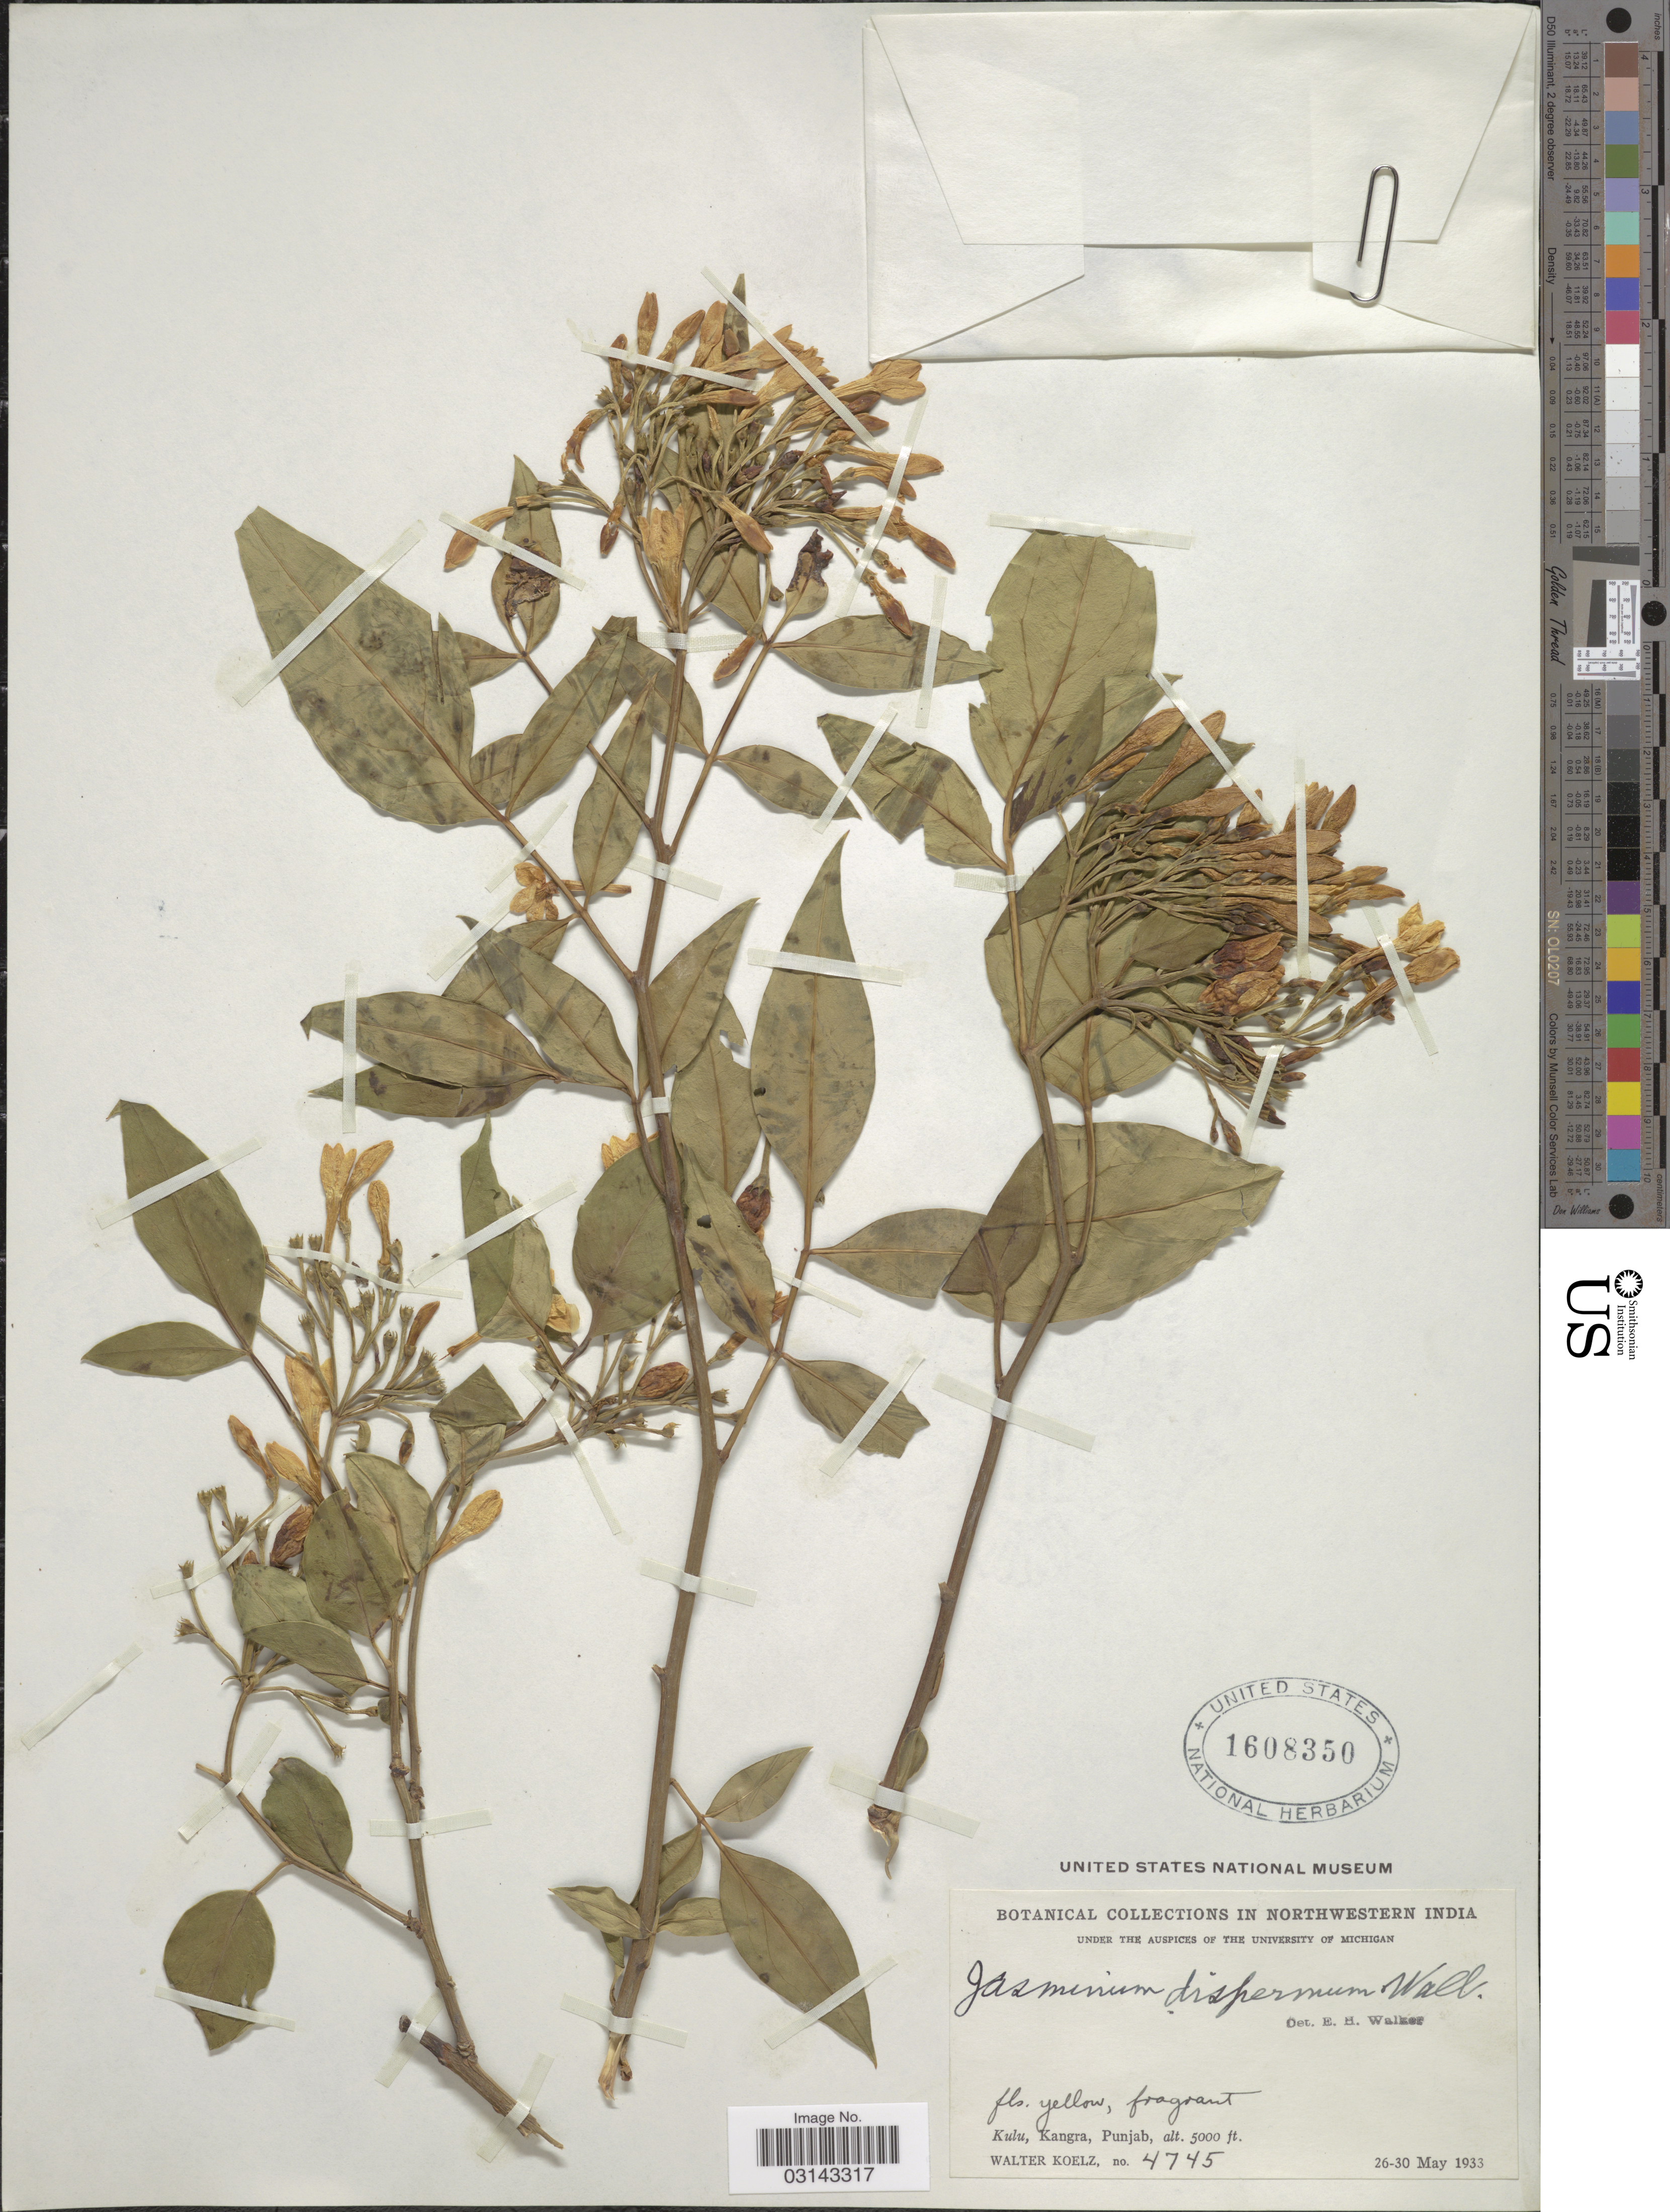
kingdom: Plantae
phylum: Tracheophyta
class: Magnoliopsida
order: Lamiales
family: Oleaceae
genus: Jasminum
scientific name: Jasminum dispermum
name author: Wall.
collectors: W. N. Koelz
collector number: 4745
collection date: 1933-05-26/1933-05-30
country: India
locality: Northwestern India. Kulu, Kangra.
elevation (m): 1524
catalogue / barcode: US 1608350